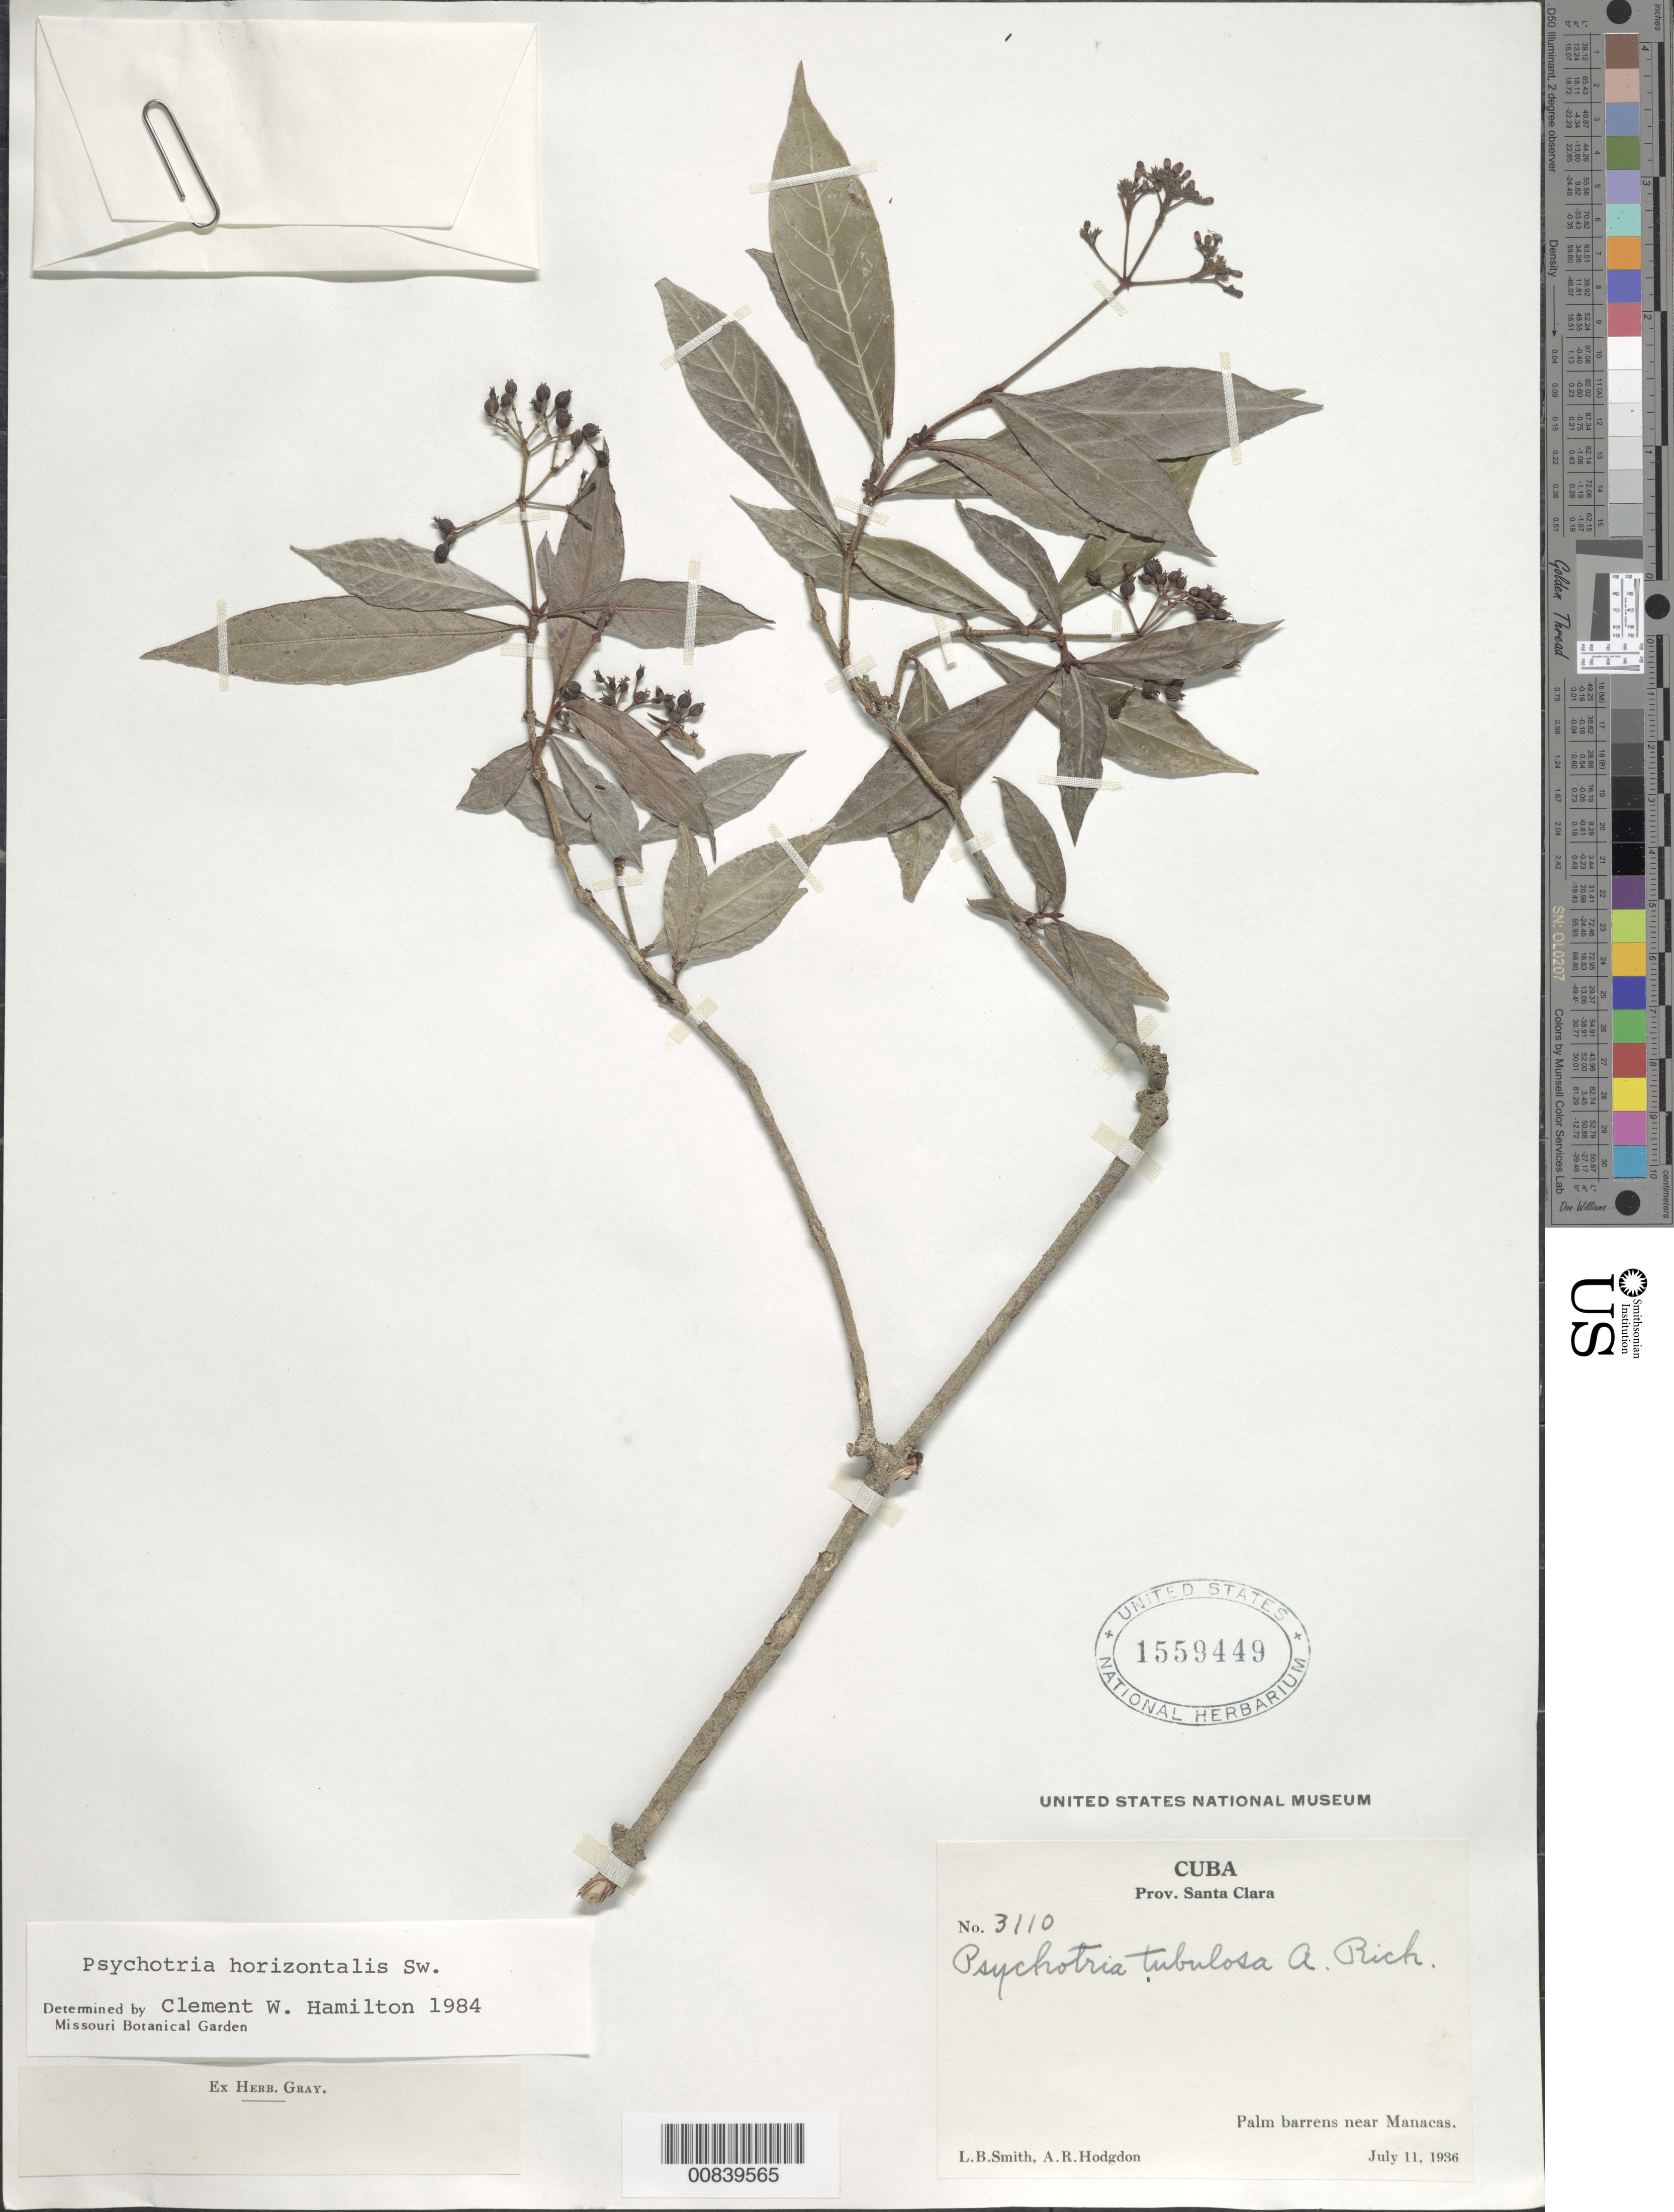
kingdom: Plantae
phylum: Tracheophyta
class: Magnoliopsida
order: Gentianales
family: Rubiaceae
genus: Psychotria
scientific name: Psychotria horizontalis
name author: Sw.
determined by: Hamilton, C. W.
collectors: A. R. Hodgdon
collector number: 3110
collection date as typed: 11 Jul 1936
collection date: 1936-07-11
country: Cuba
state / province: Las Villas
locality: Barrens near Manacas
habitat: Palm Barrens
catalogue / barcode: US 1559449